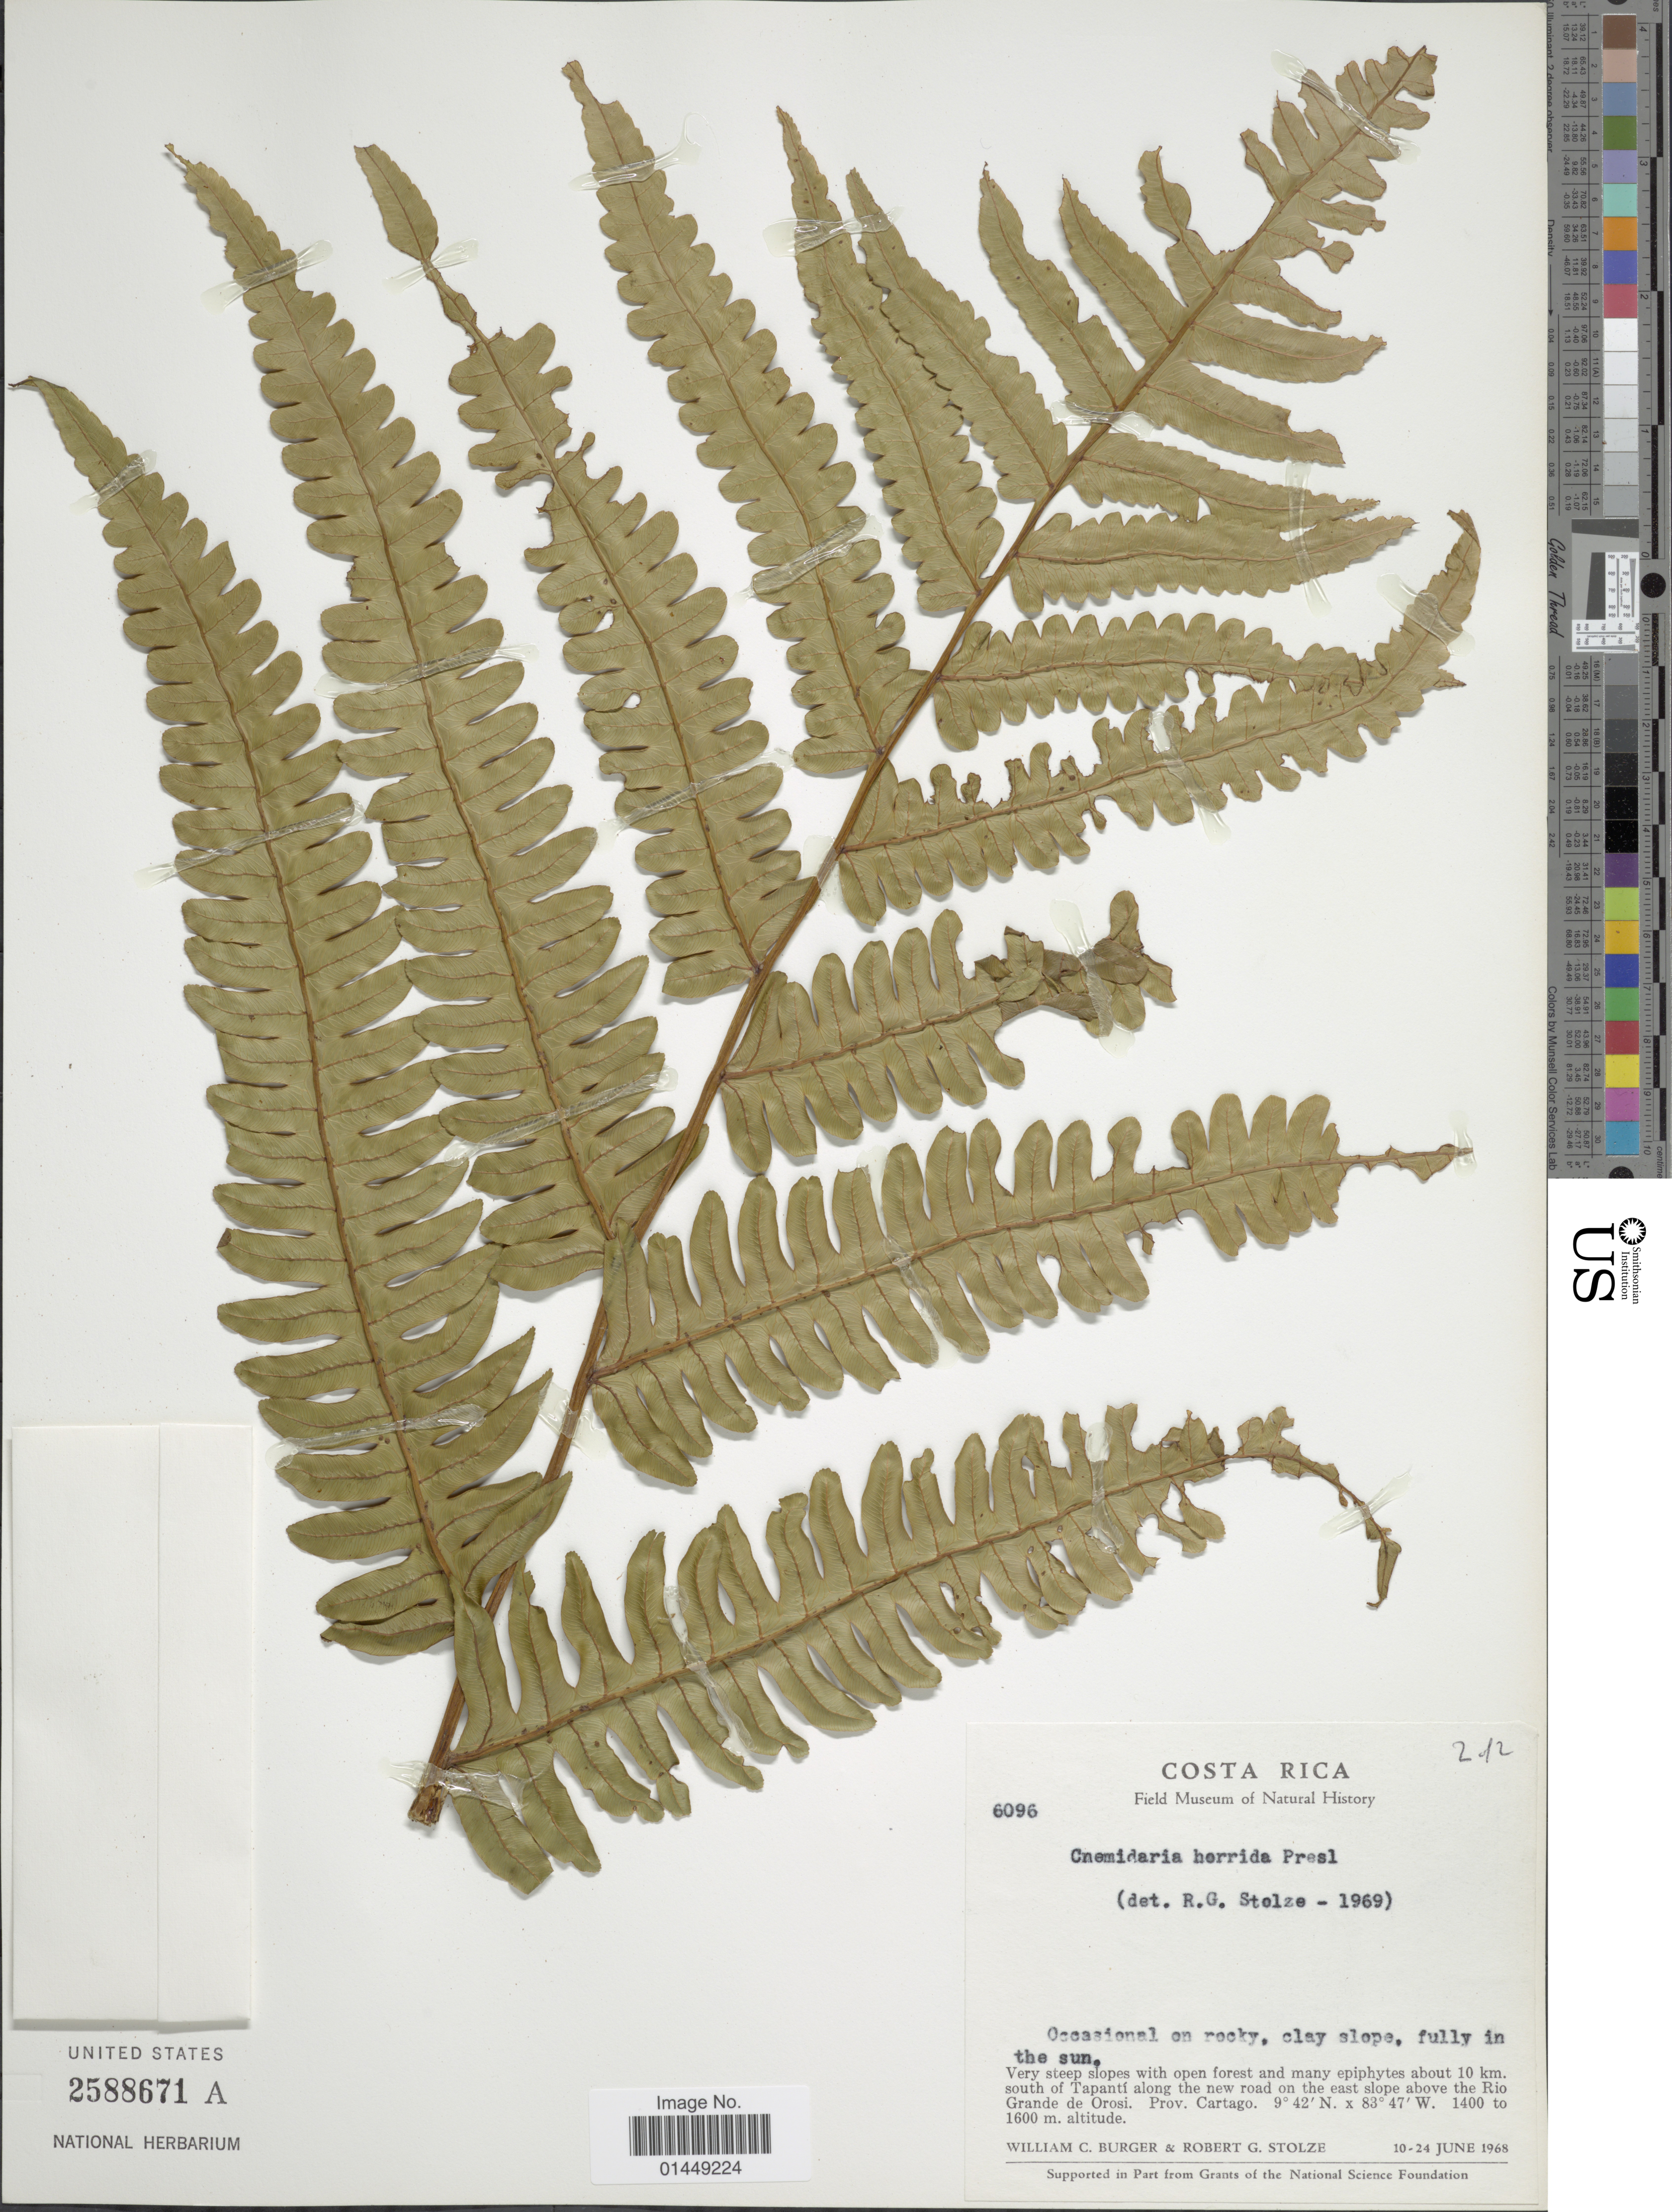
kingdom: Plantae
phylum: Tracheophyta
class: Polypodiopsida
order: Cyatheales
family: Cyatheaceae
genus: Cyathea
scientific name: Cyathea mutica var. mutica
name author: (Christ) Domin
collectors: W. Burger & R. G. Stolze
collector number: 6096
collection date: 1968-06-10/1968-06-24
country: Costa Rica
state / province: Cartago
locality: Very steep slopes with open forest and many epiphytes about 10 km. south of Tapantí along the new road on the east slope above the Rio Grande de Orosi. Prov. Cartago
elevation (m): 1400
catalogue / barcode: US 2588671A